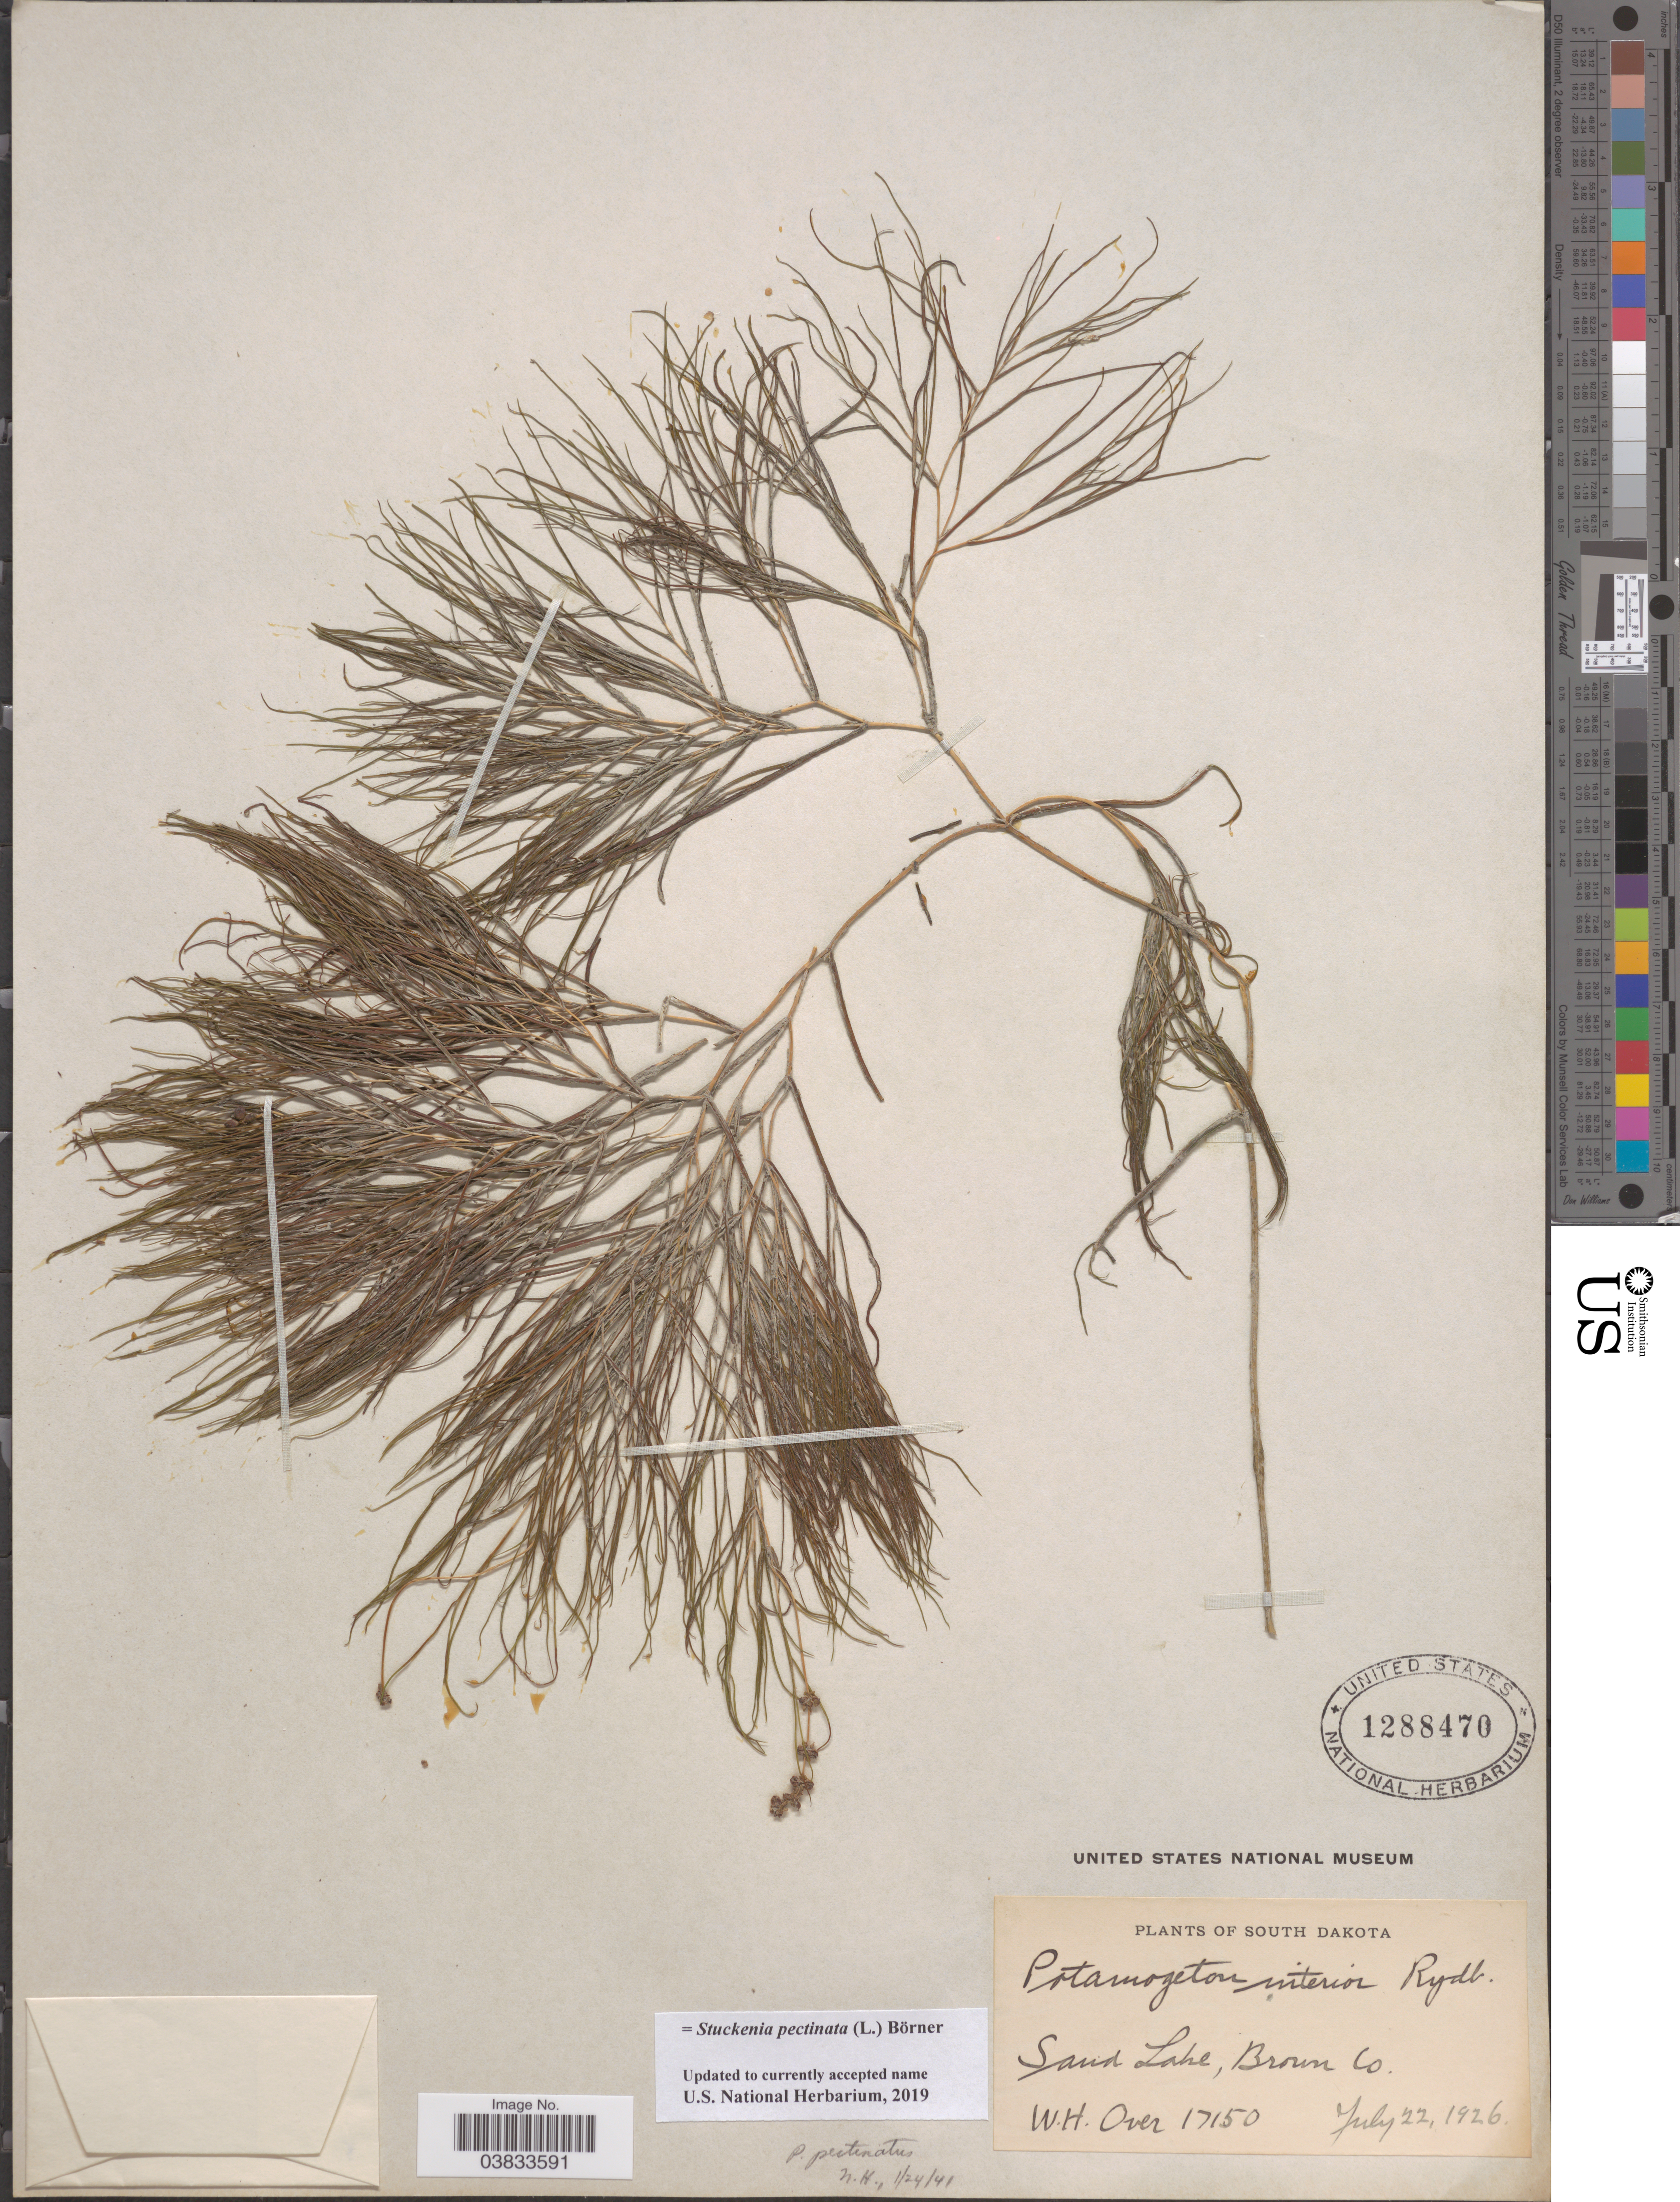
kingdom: Plantae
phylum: Tracheophyta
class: Liliopsida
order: Alismatales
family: Potamogetonaceae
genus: Stuckenia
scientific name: Stuckenia pectinata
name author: (L.) Börner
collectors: W. Over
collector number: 17150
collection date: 1926-07-22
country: United States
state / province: South Dakota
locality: Sand Lake, Brown Co.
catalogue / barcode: US 1288470